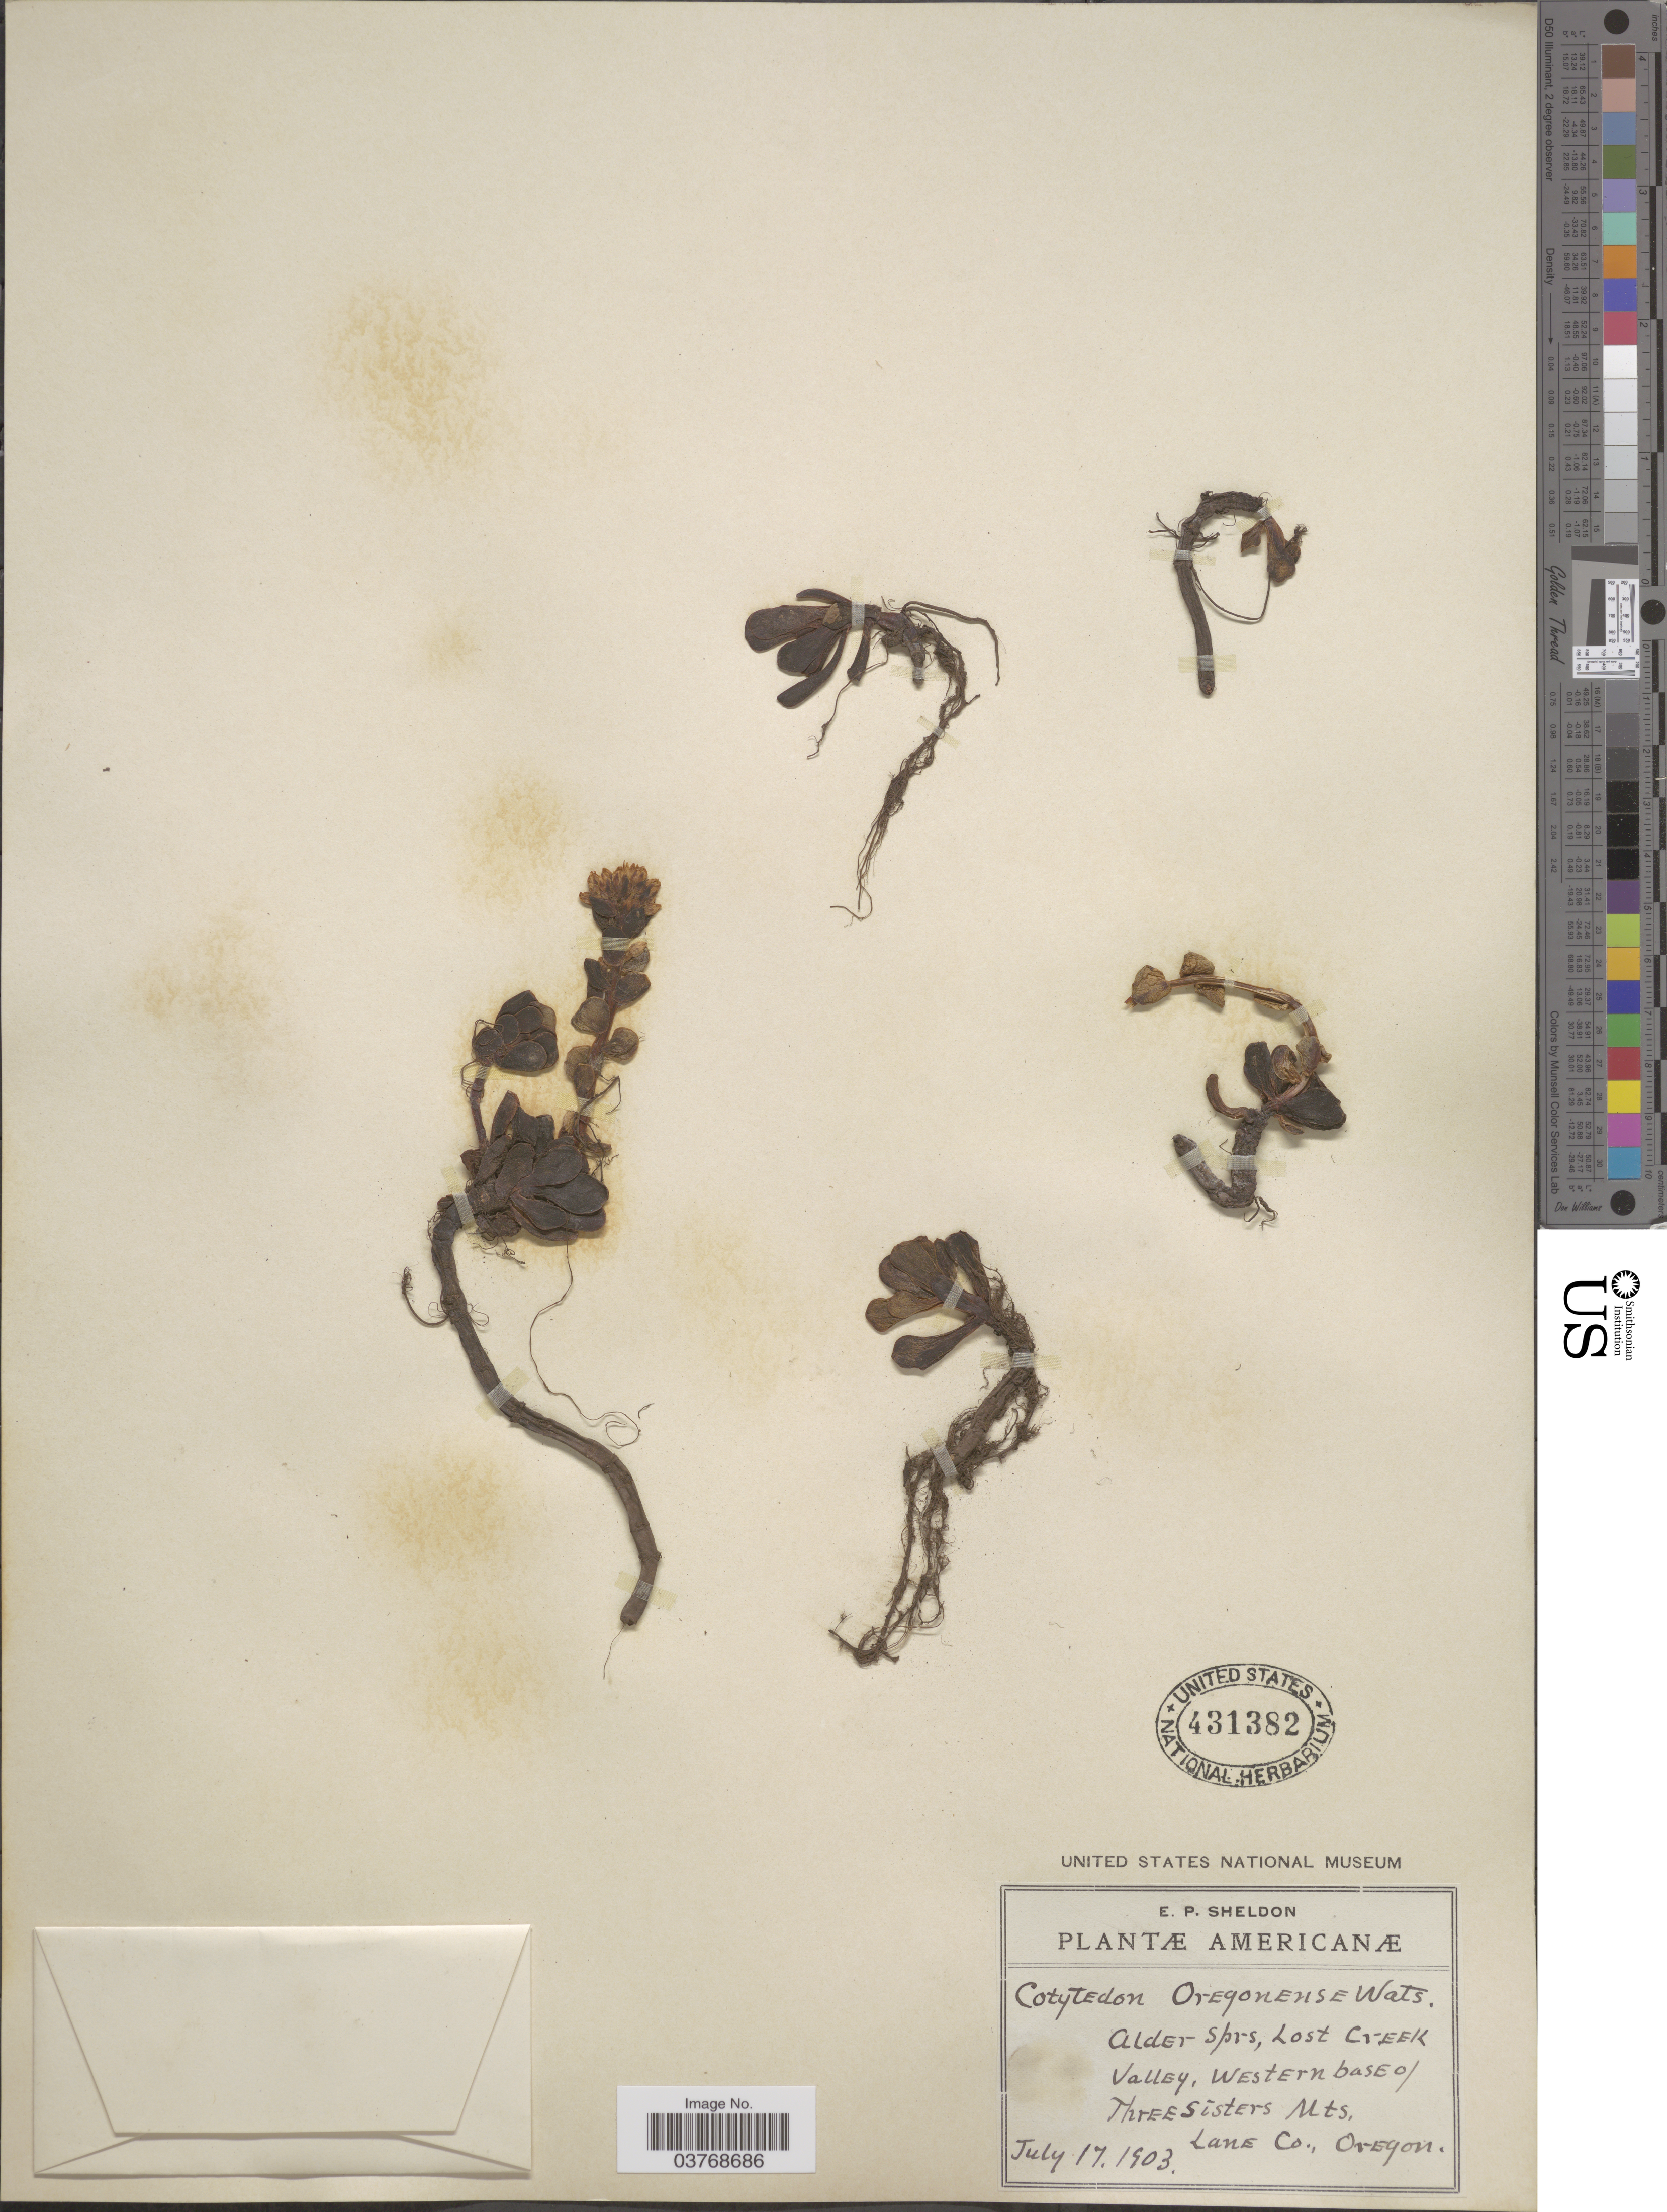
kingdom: Plantae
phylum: Tracheophyta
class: Magnoliopsida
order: Saxifragales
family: Crassulaceae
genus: Sedum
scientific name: Sedum oregonense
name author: (S. Watson) M. Peck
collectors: E. P. Sheldon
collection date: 1903-07-17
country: United States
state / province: Oregon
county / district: Lane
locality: Americanæ. Alder Sprs, Lost Creek Valley, Western base of Three Sisters Mts., Lane Co.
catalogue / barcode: US 431382